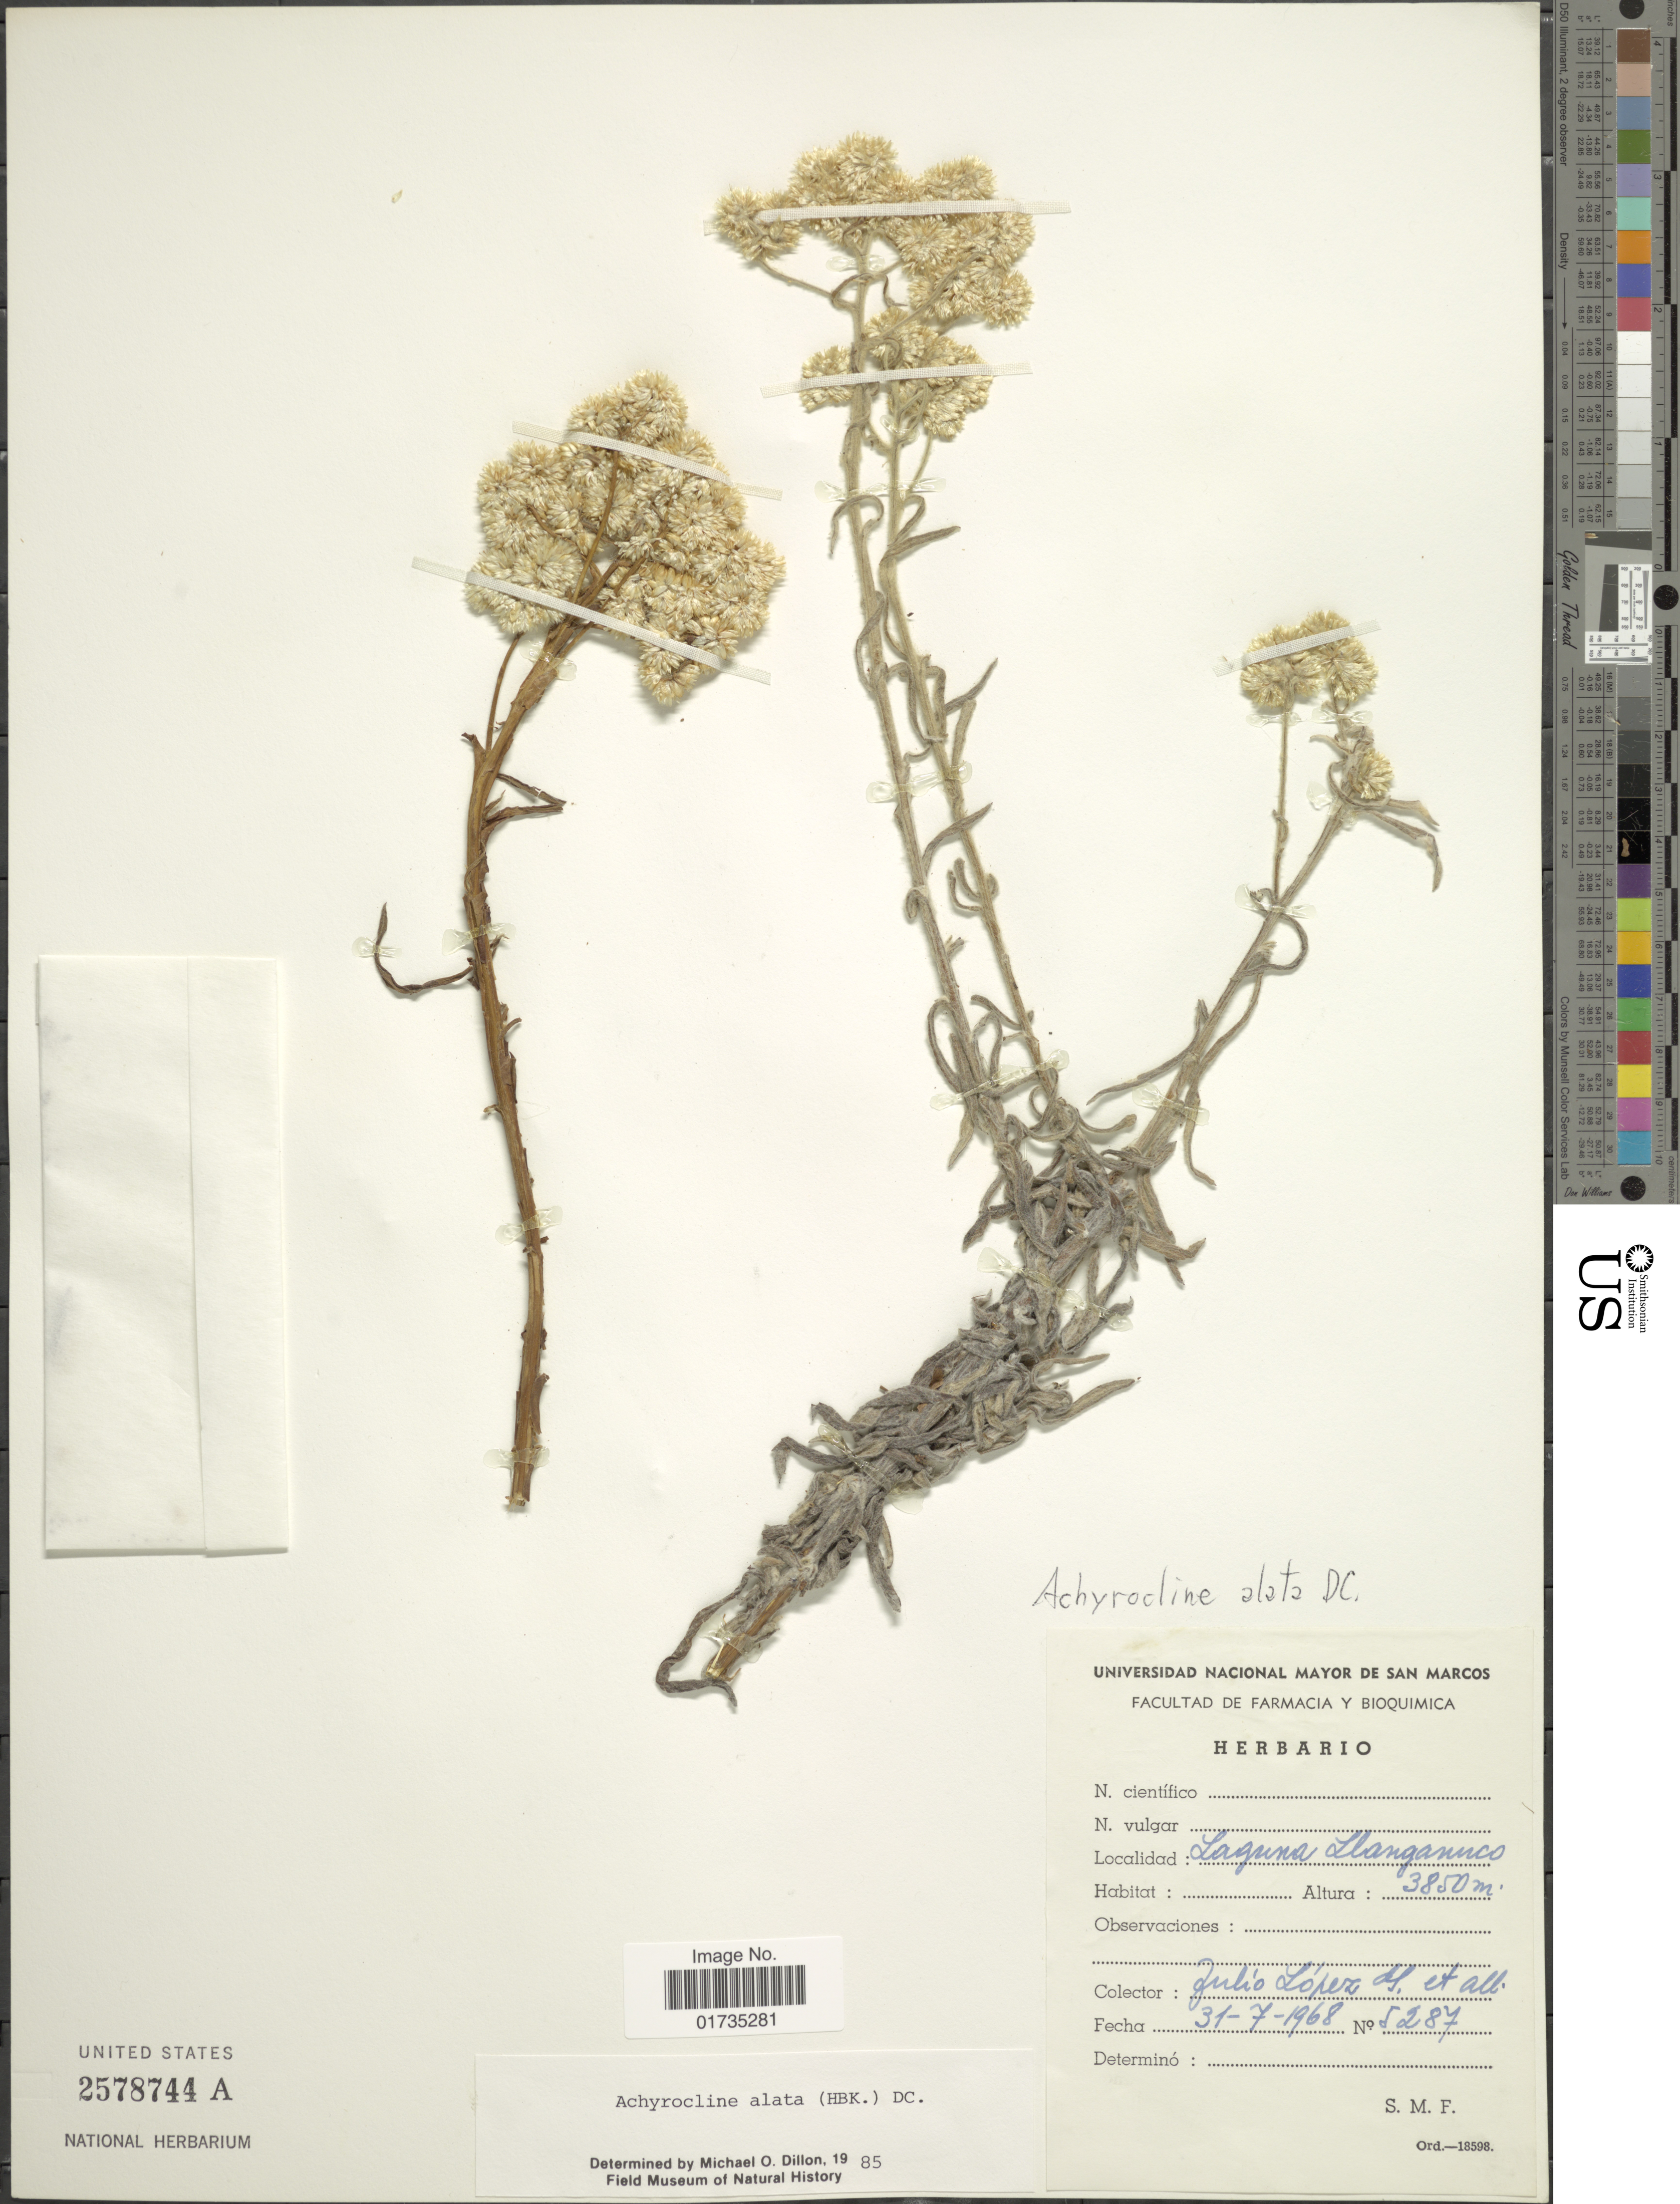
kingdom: Plantae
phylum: Tracheophyta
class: Magnoliopsida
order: Asterales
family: Asteraceae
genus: Achyrocline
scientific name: Achyrocline alata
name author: (Kunth) DC.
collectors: J. López G. & et al.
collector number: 5287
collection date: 1968-07-31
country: Peru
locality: Laguna Llanganuco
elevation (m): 3850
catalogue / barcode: US 2578744A